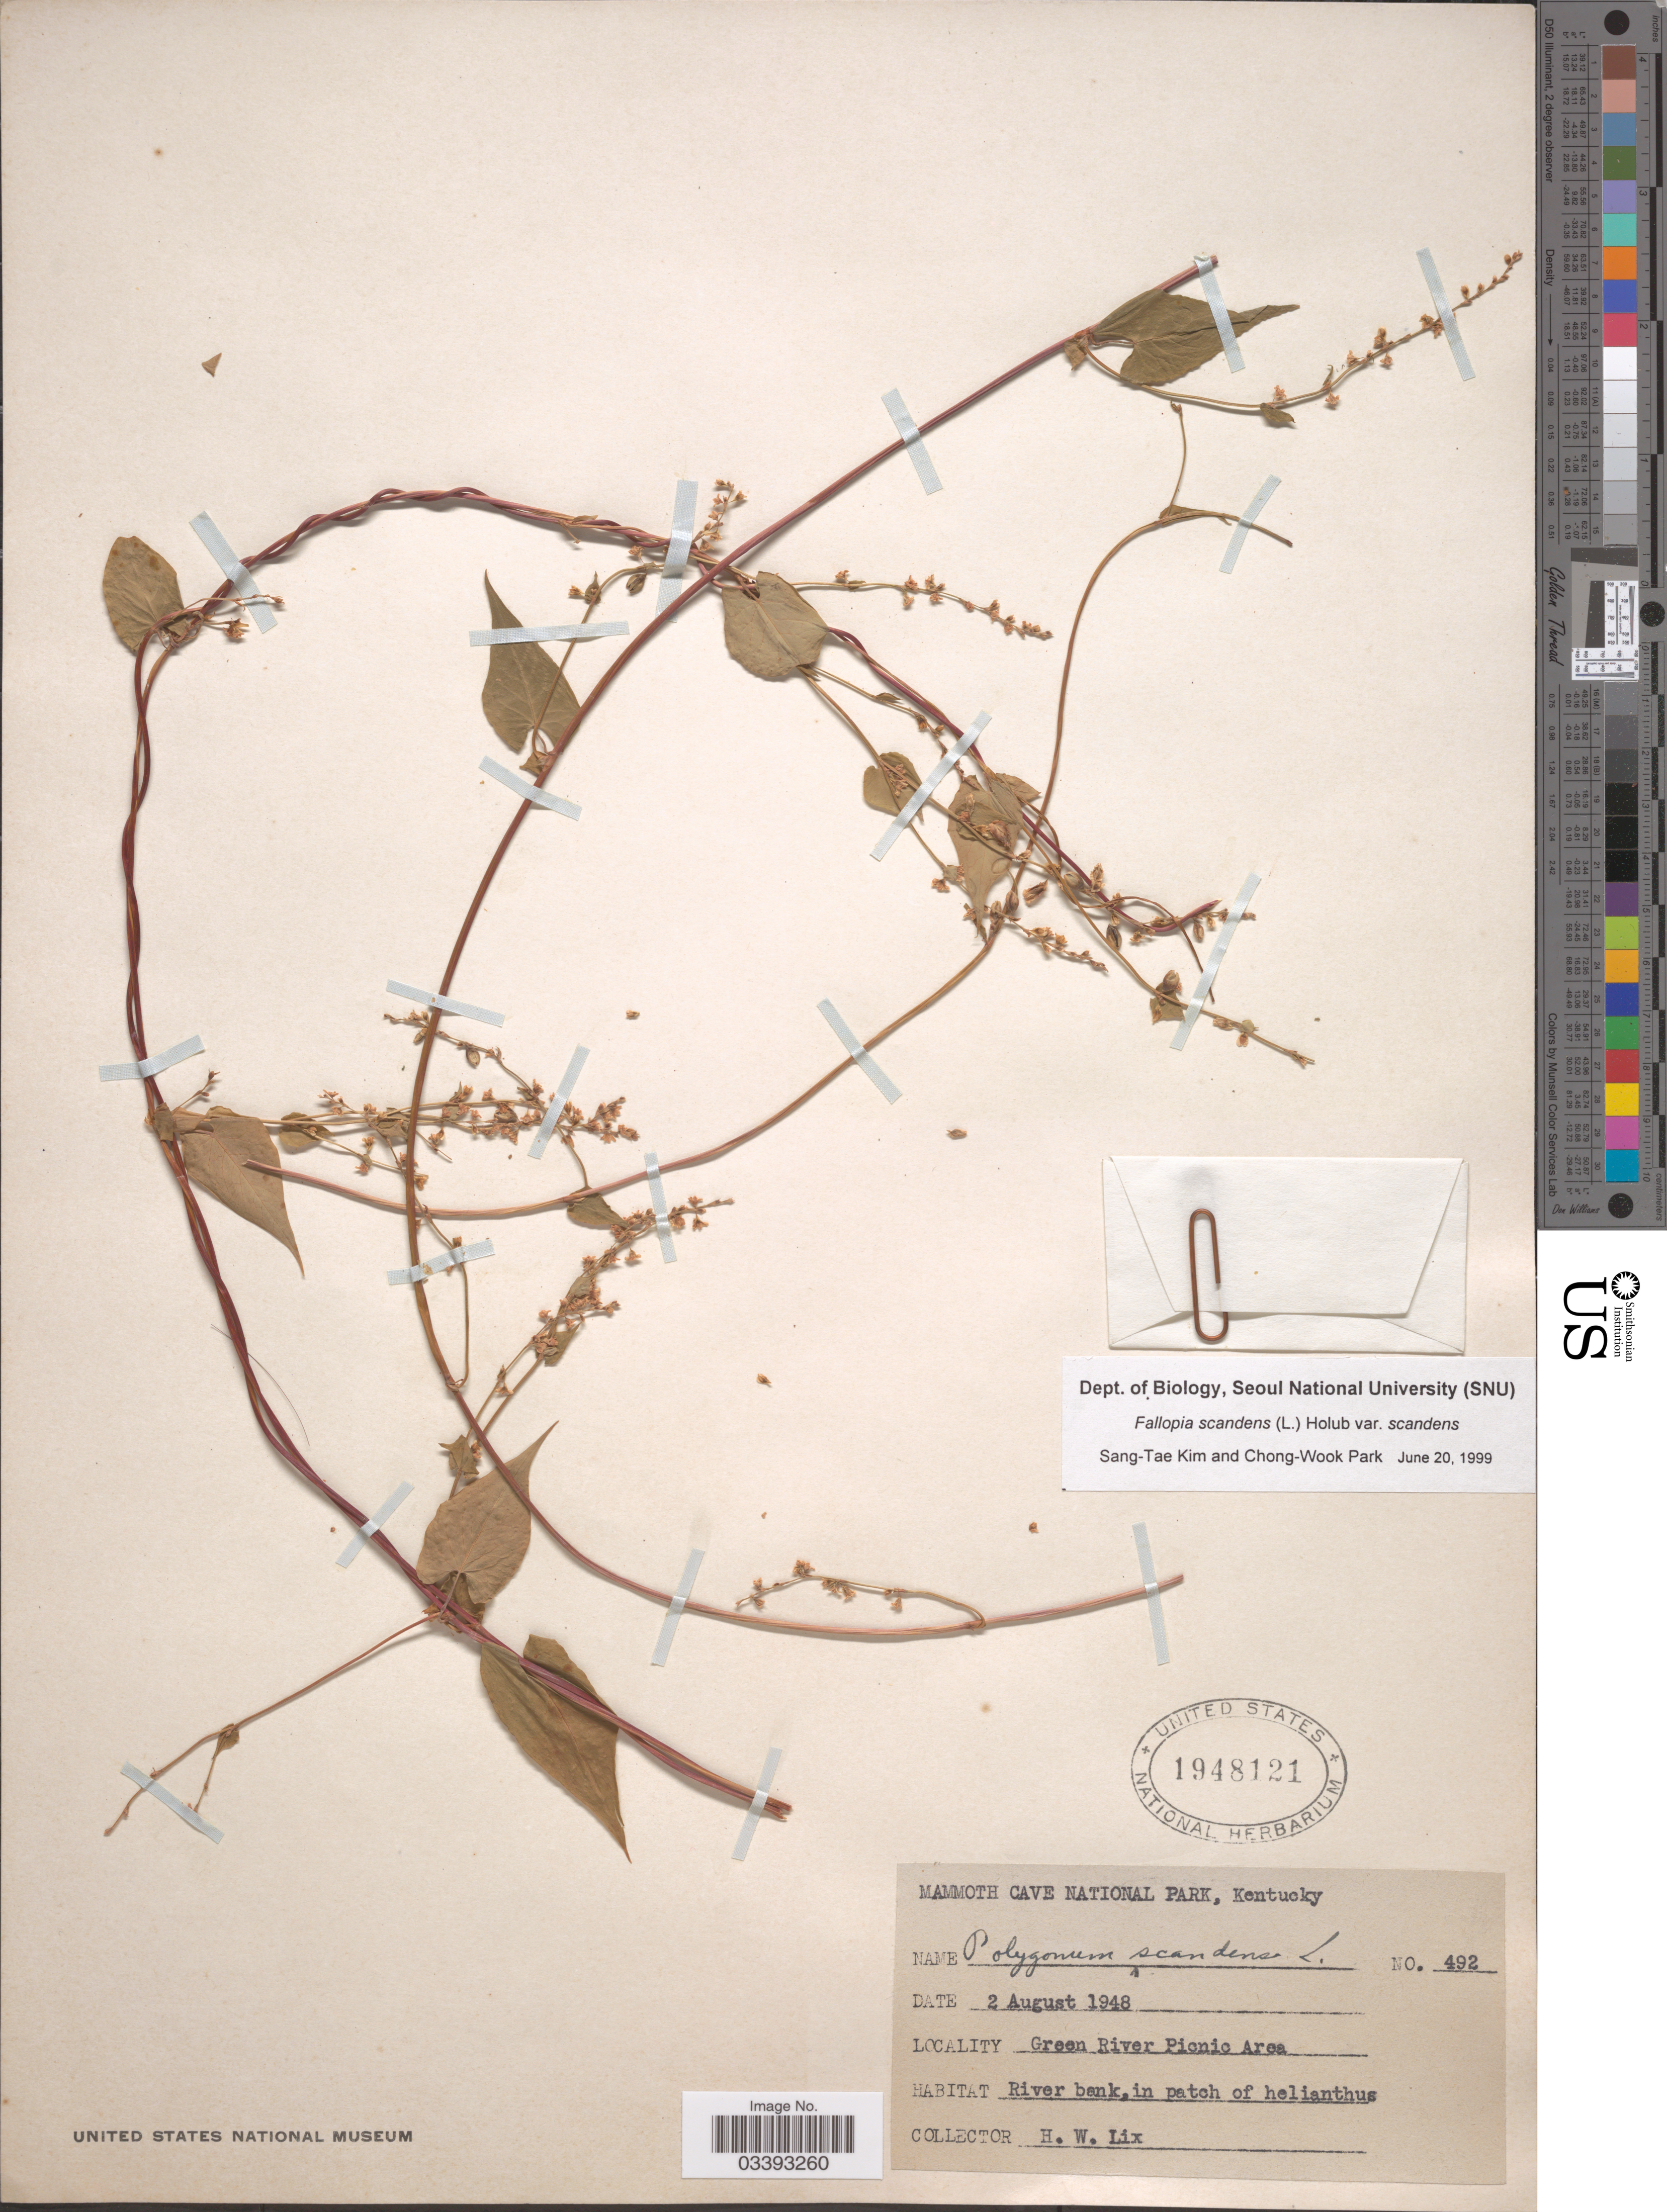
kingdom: Plantae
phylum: Tracheophyta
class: Magnoliopsida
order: Caryophyllales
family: Polygonaceae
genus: Fallopia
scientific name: Fallopia scandens var. scandens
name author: (L.) Holub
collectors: H. W. Lix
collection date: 1948-08-02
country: United States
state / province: Kentucky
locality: Mammoth Cave National Park. Green River Picnic Area.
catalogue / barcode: US 1948121